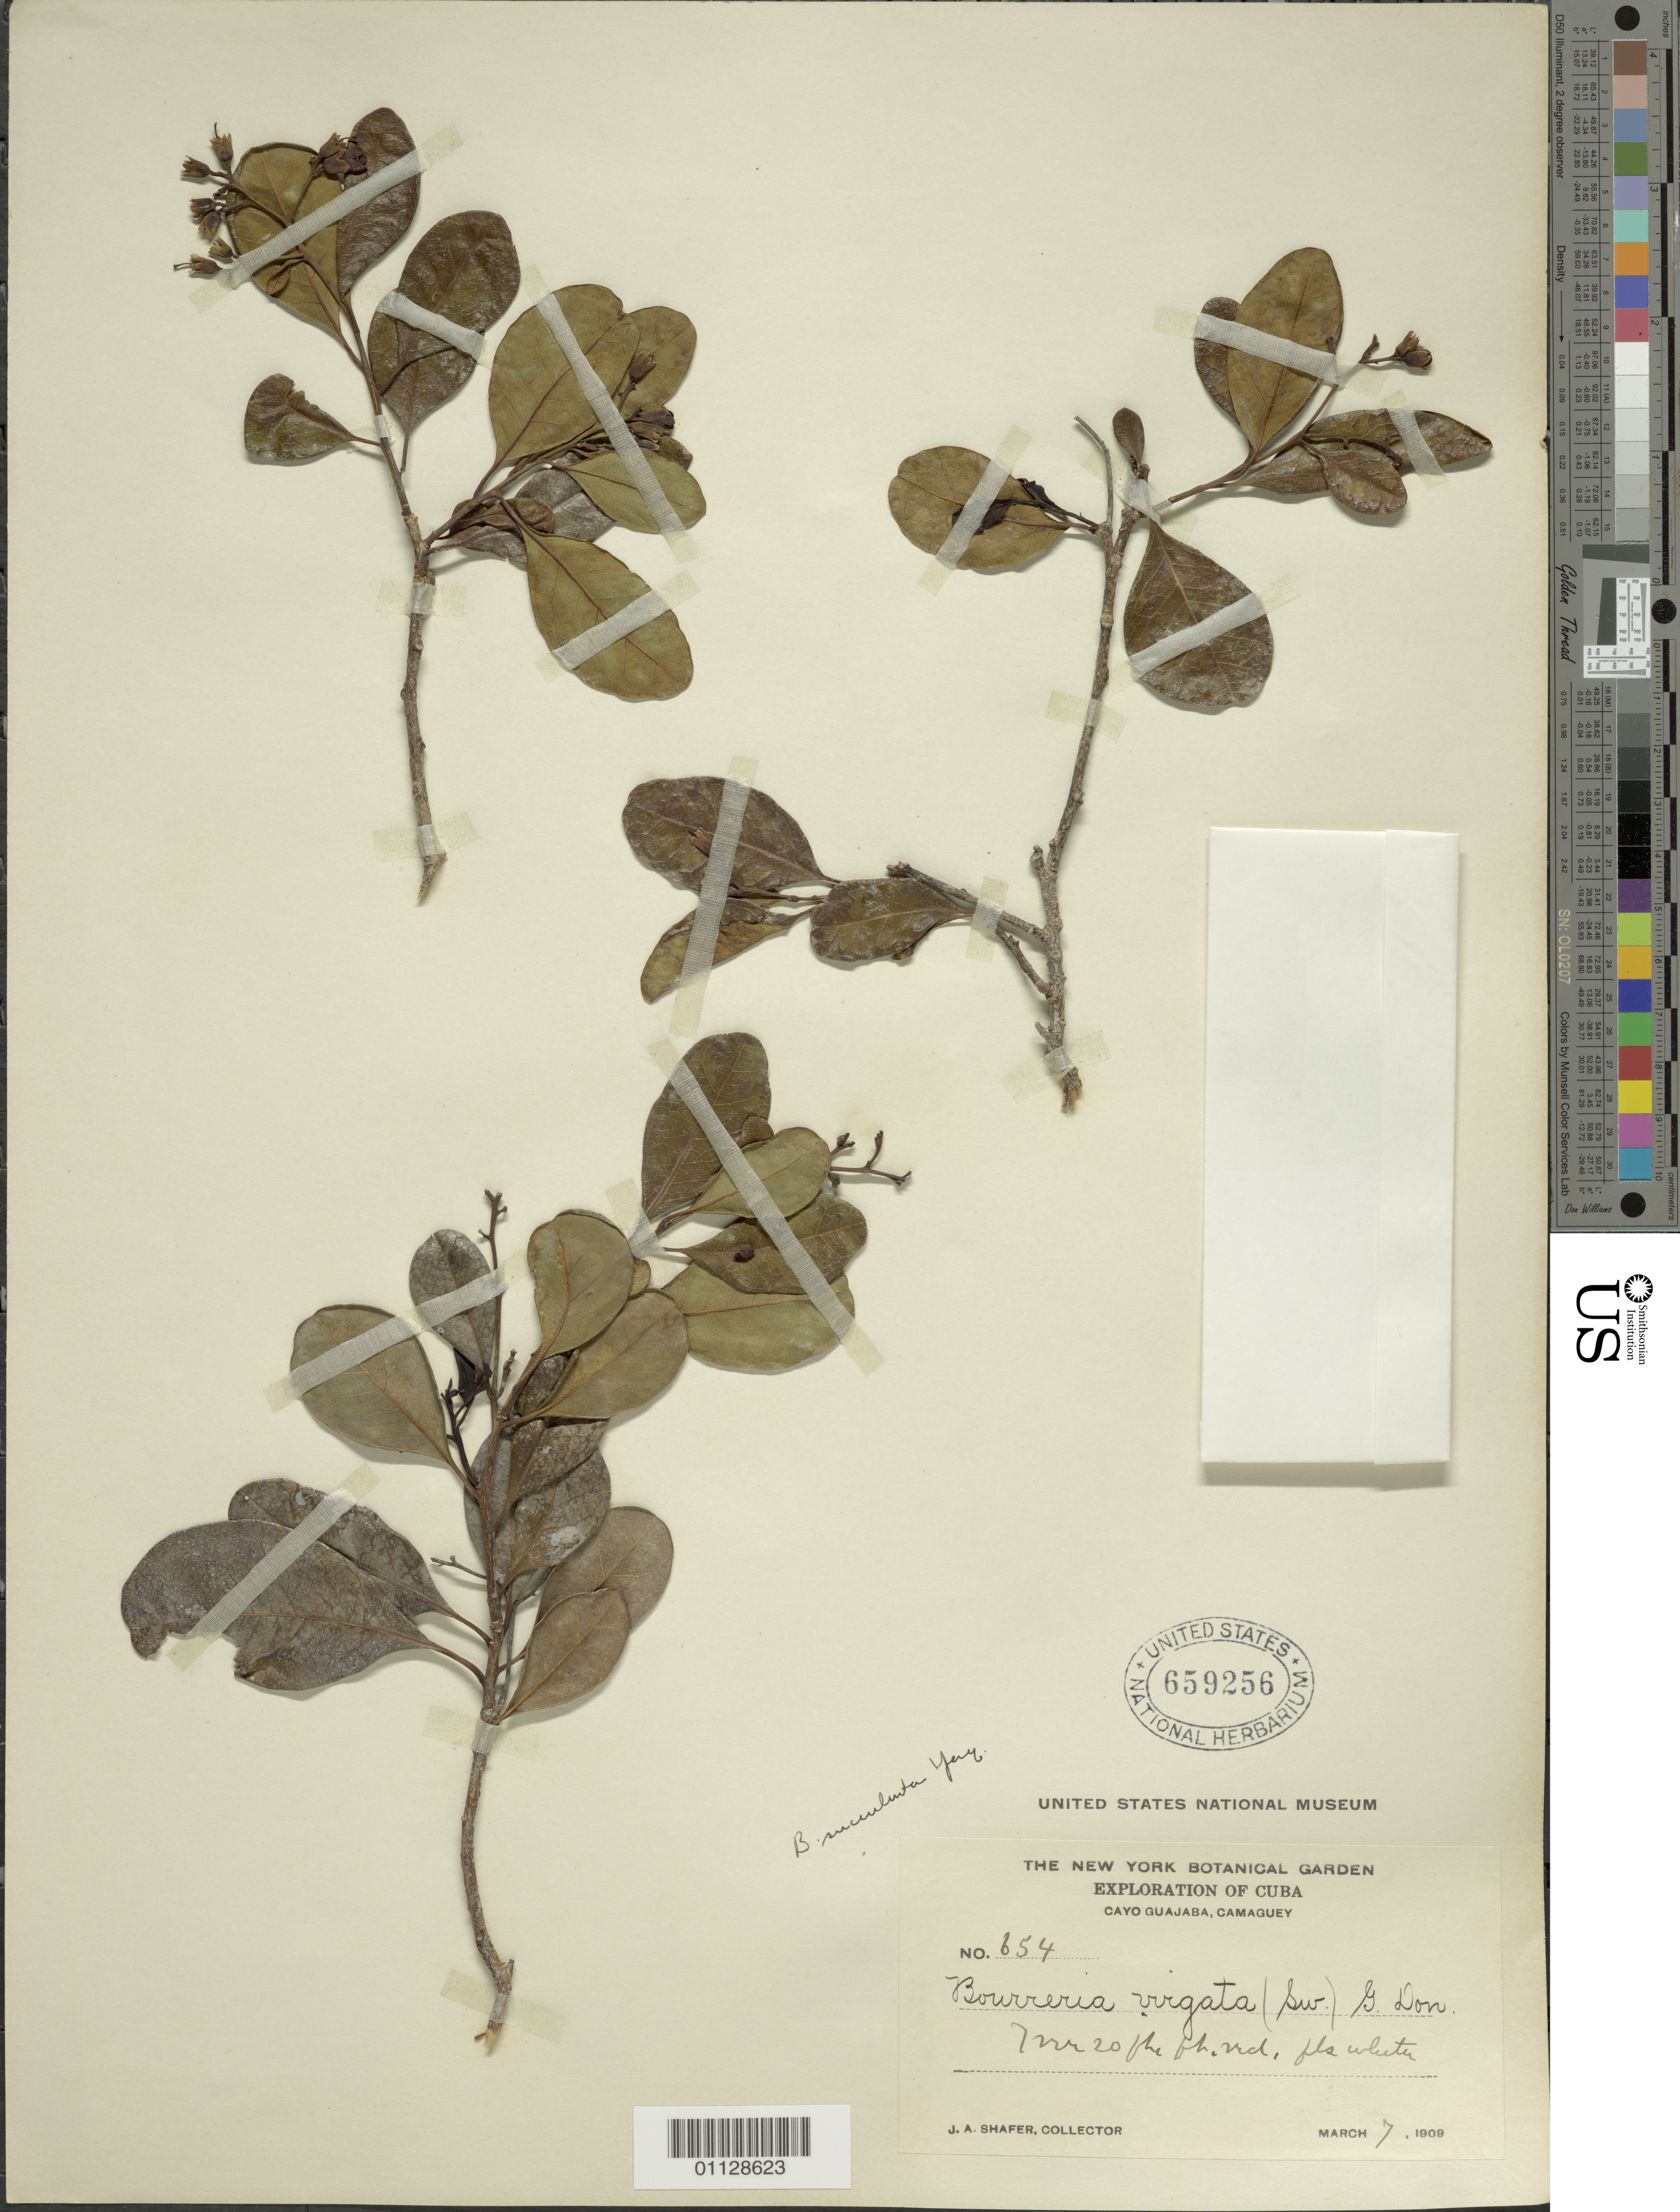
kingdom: Plantae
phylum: Tracheophyta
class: Magnoliopsida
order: Boraginales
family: Ehretiaceae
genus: Bourreria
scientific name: Bourreria succulenta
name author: Jacq.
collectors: J. A. Shafer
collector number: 654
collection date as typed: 07 Mar 1909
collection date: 1909-03-07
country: Cuba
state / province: Camagüey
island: Cuba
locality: Cayo Guajaba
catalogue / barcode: US 659256